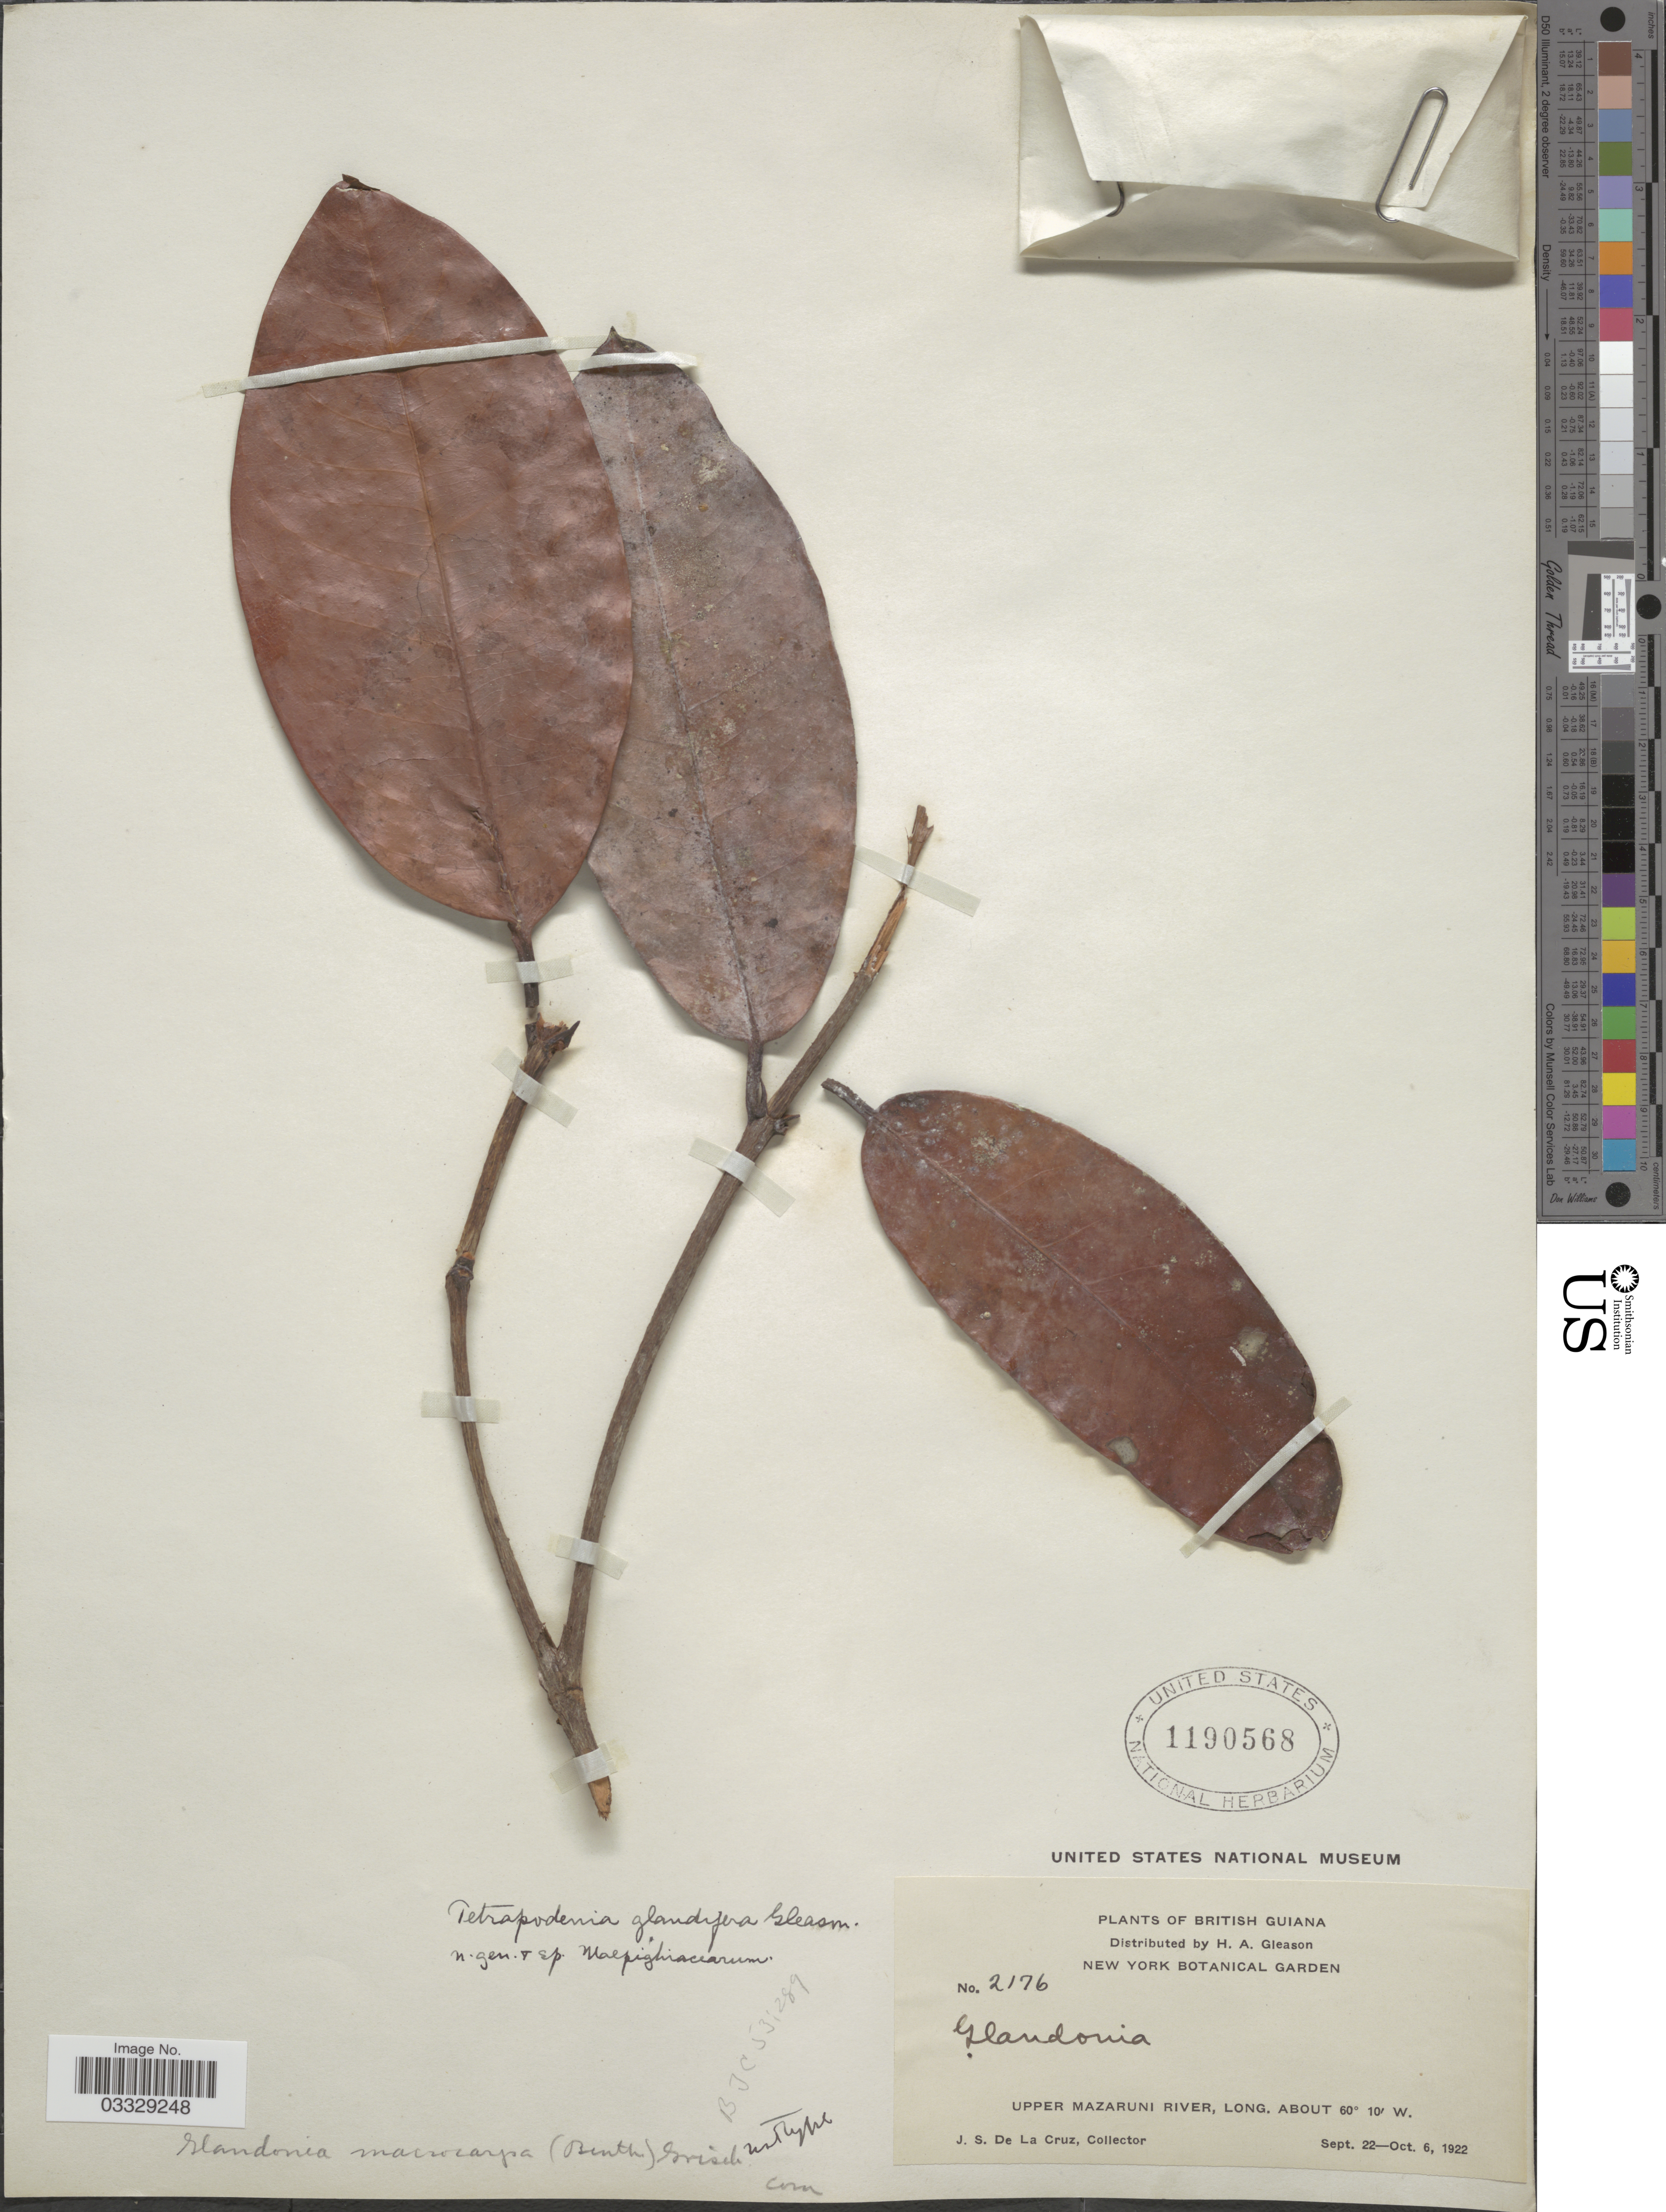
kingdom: Plantae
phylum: Tracheophyta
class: Magnoliopsida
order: Malpighiales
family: Malpighiaceae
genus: Burdachia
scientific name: Burdachia sphaerocarpa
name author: A. Juss.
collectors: J. S. de la Cruz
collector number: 2176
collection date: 1922-09-22/1922-10-06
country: Guyana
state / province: Cuyuni-Mazaruni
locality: British Guiana. Upper Mazaruni River.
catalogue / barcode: US 1190568